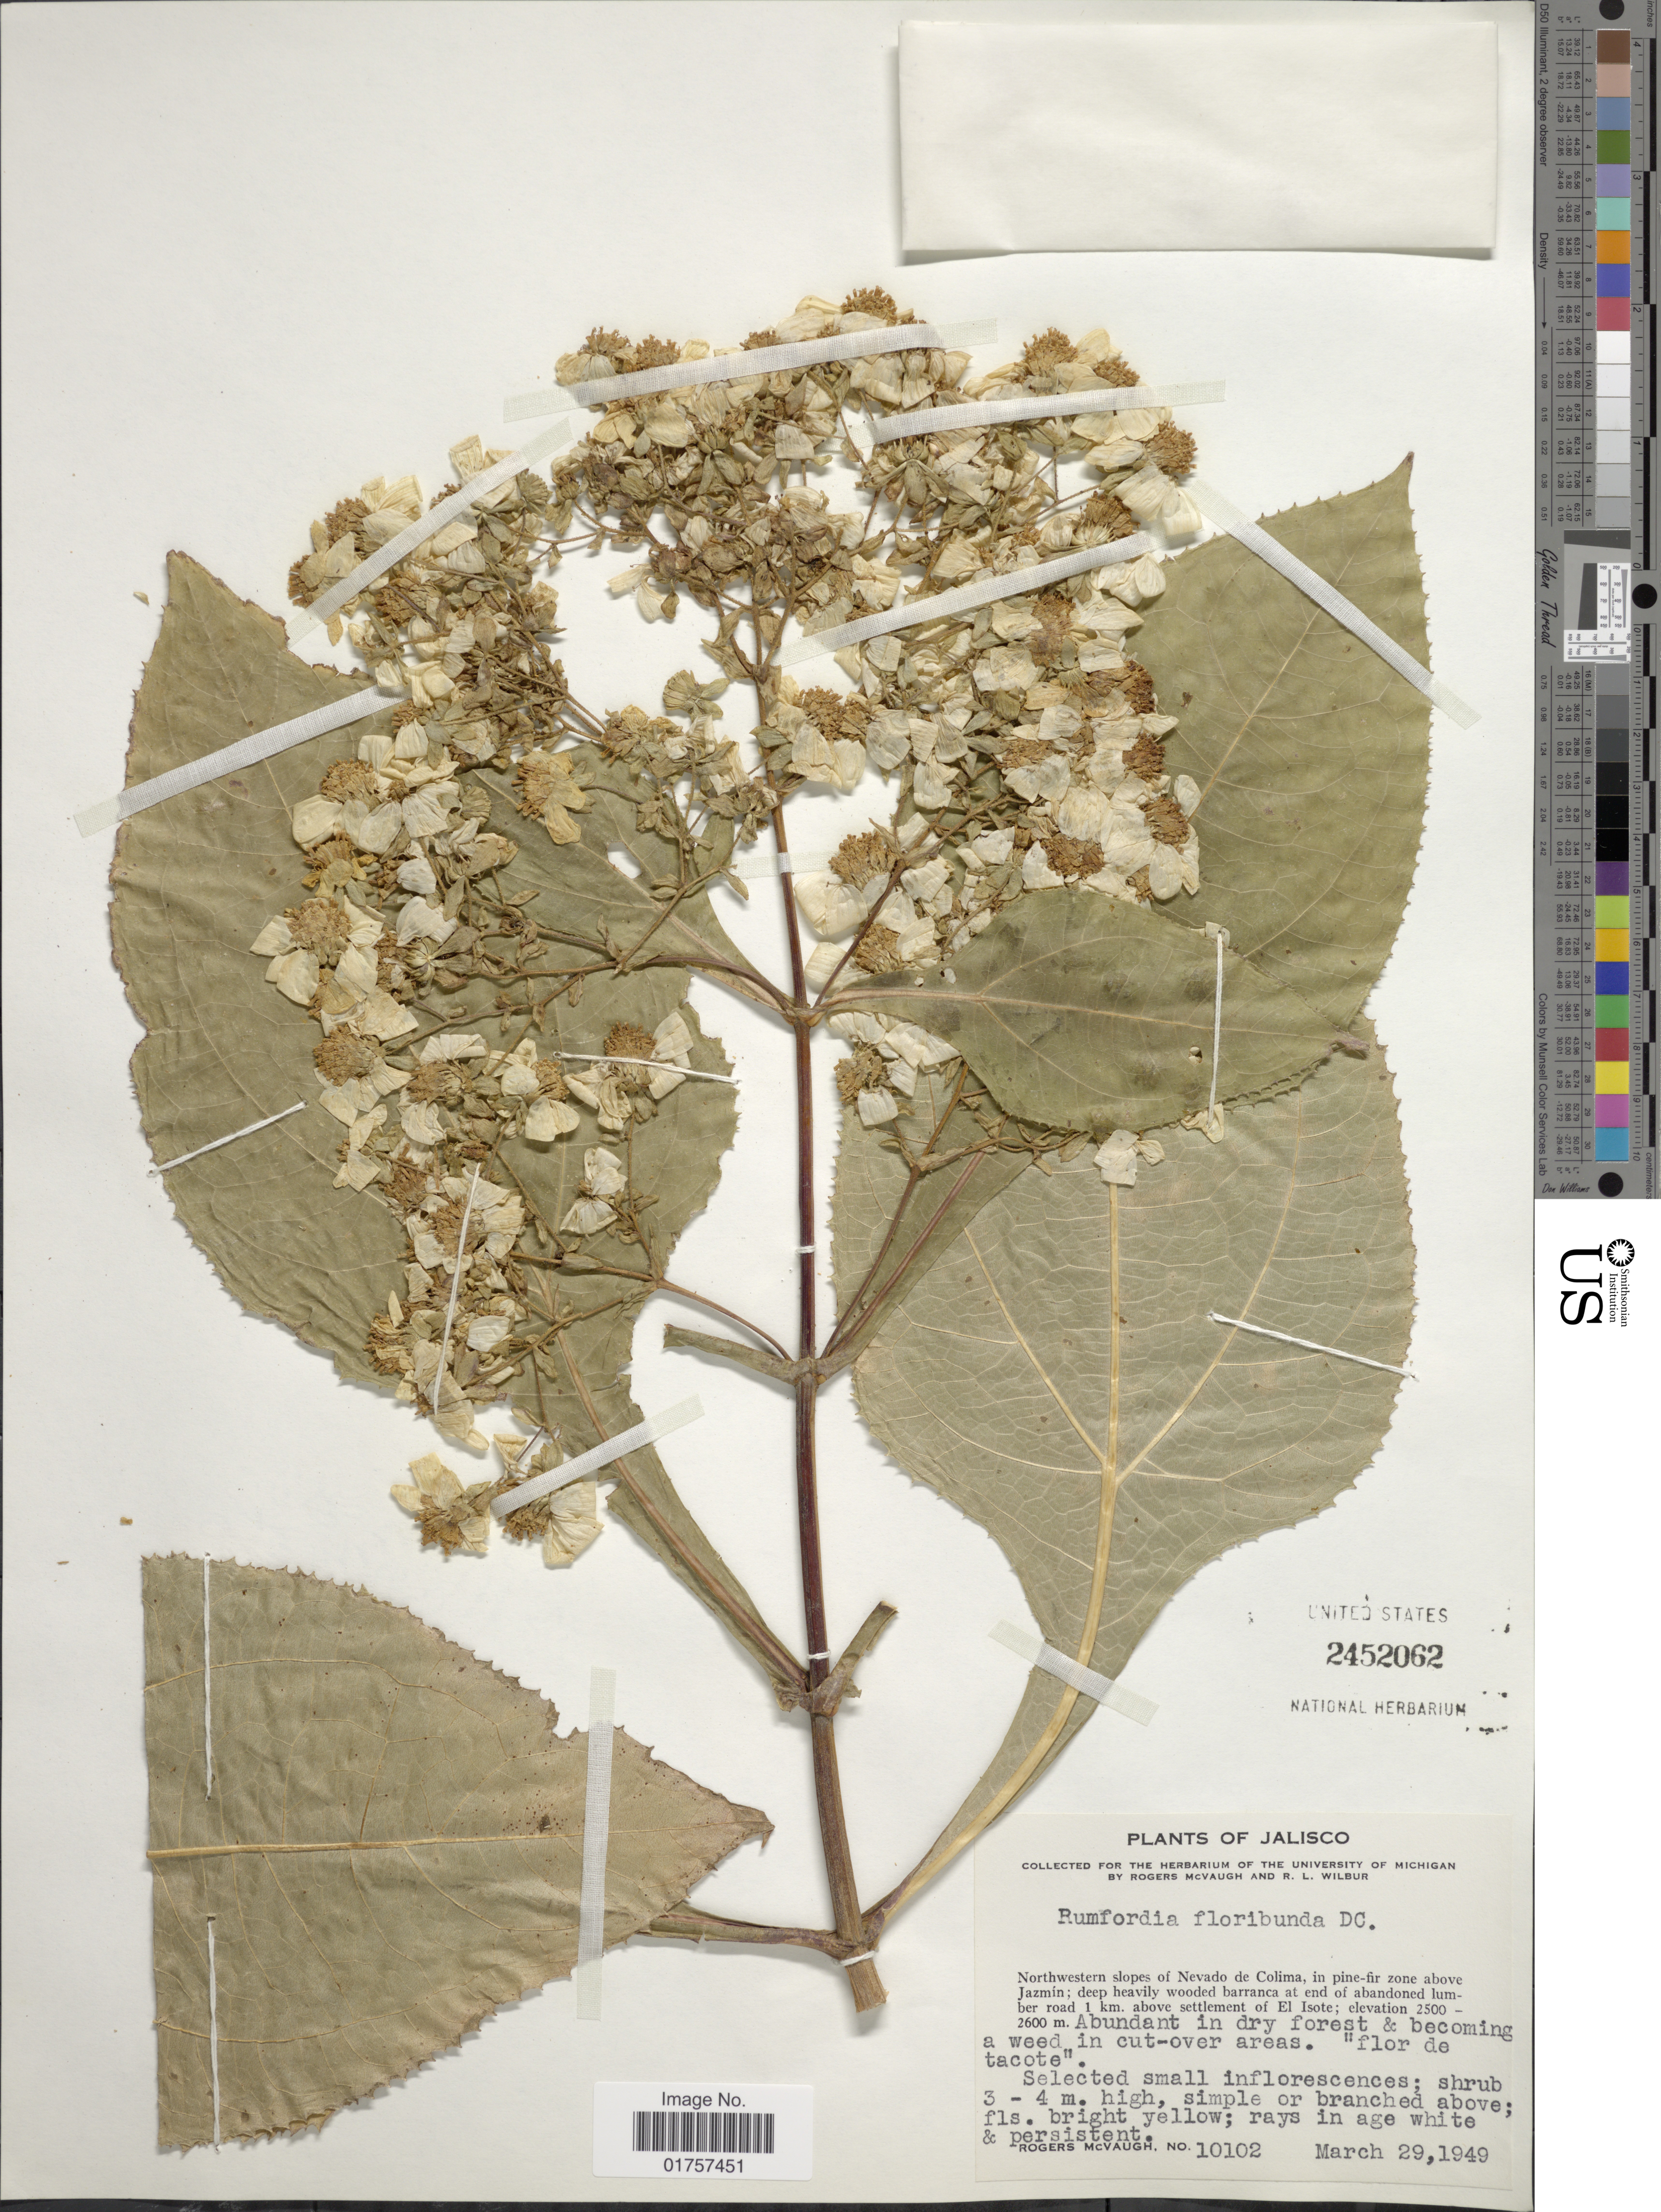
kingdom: Plantae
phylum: Tracheophyta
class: Magnoliopsida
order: Asterales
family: Asteraceae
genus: Rumfordia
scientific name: Rumfordia floribunda var. jaliscensis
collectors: R. McVaugh & R. L. Wilbur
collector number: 10102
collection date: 1949-03-29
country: Mexico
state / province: Jalisco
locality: Northwestern slopes of Nevado de Colima, at end of abandoned lumber road 1 km. above settlement of El Isote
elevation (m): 2500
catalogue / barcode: US 2452062